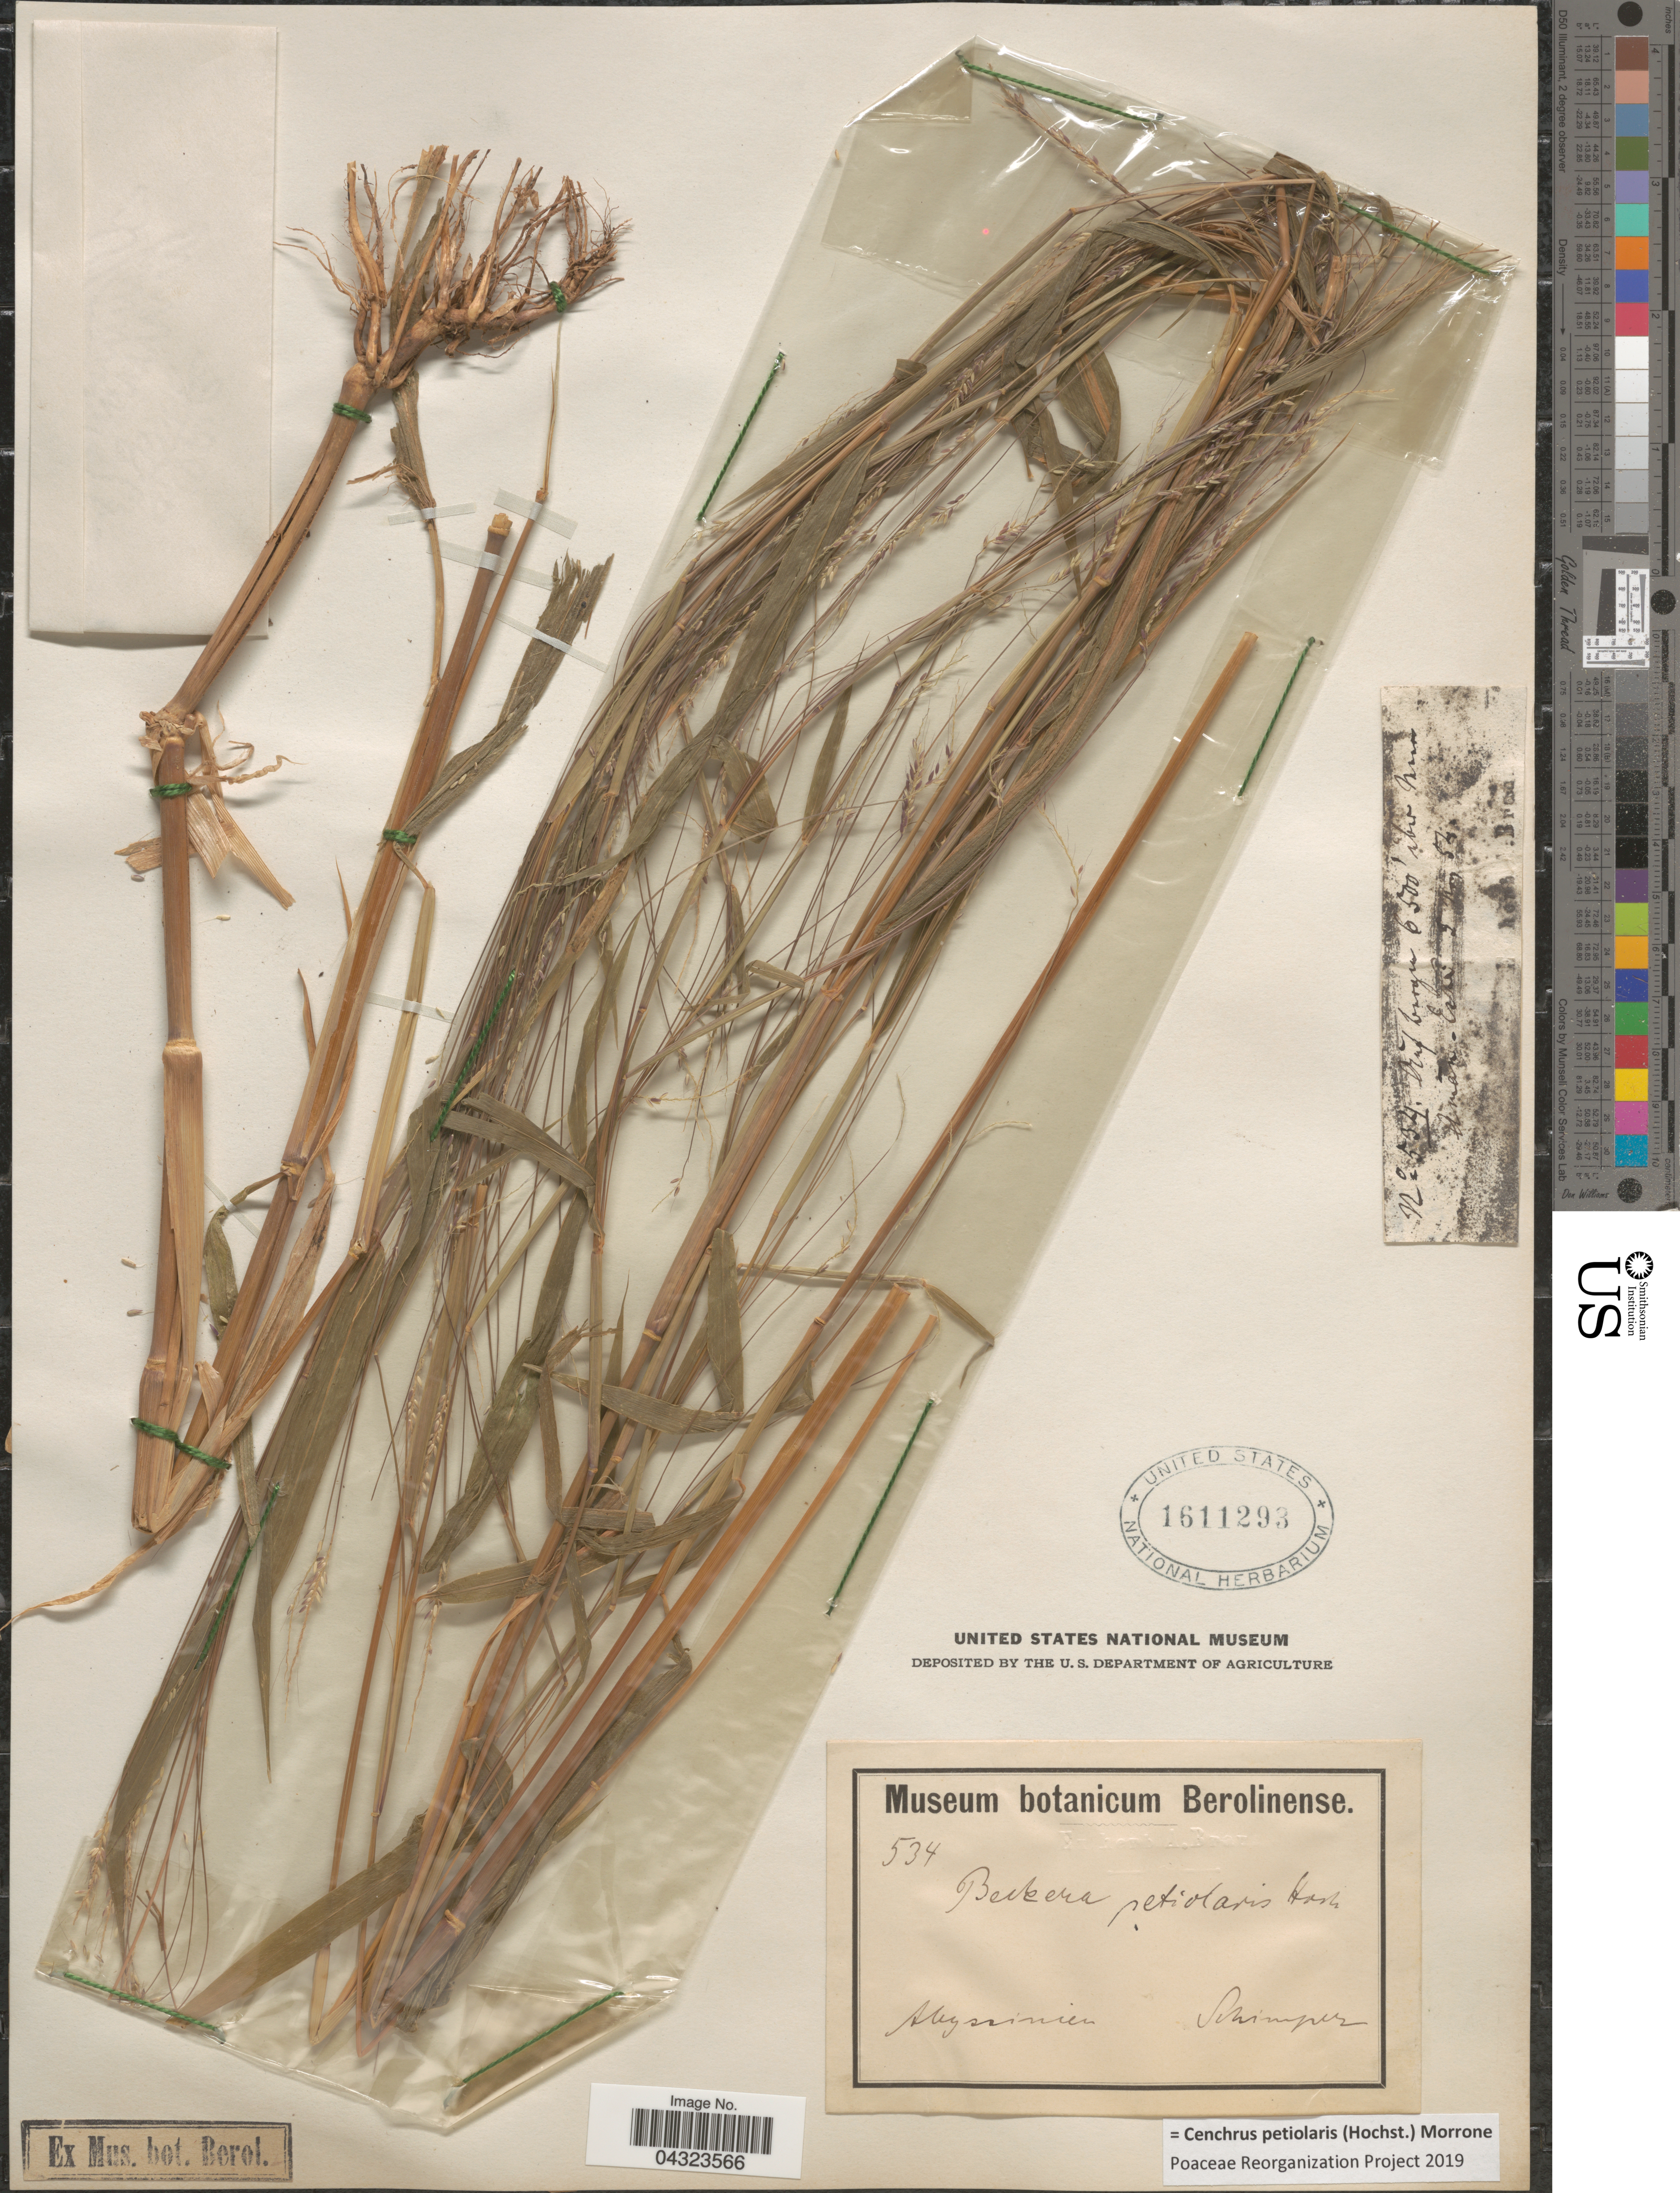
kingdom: Plantae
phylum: Tracheophyta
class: Liliopsida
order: Poales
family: Poaceae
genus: Cenchrus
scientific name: Cenchrus petiolaris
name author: (Hochst.) Morrone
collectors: -. Schimper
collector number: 534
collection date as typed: Transcribed d/m/y: 5/11/54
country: Ethiopia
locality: Abyssinia. [illegible text].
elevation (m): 1981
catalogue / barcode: US 1611293